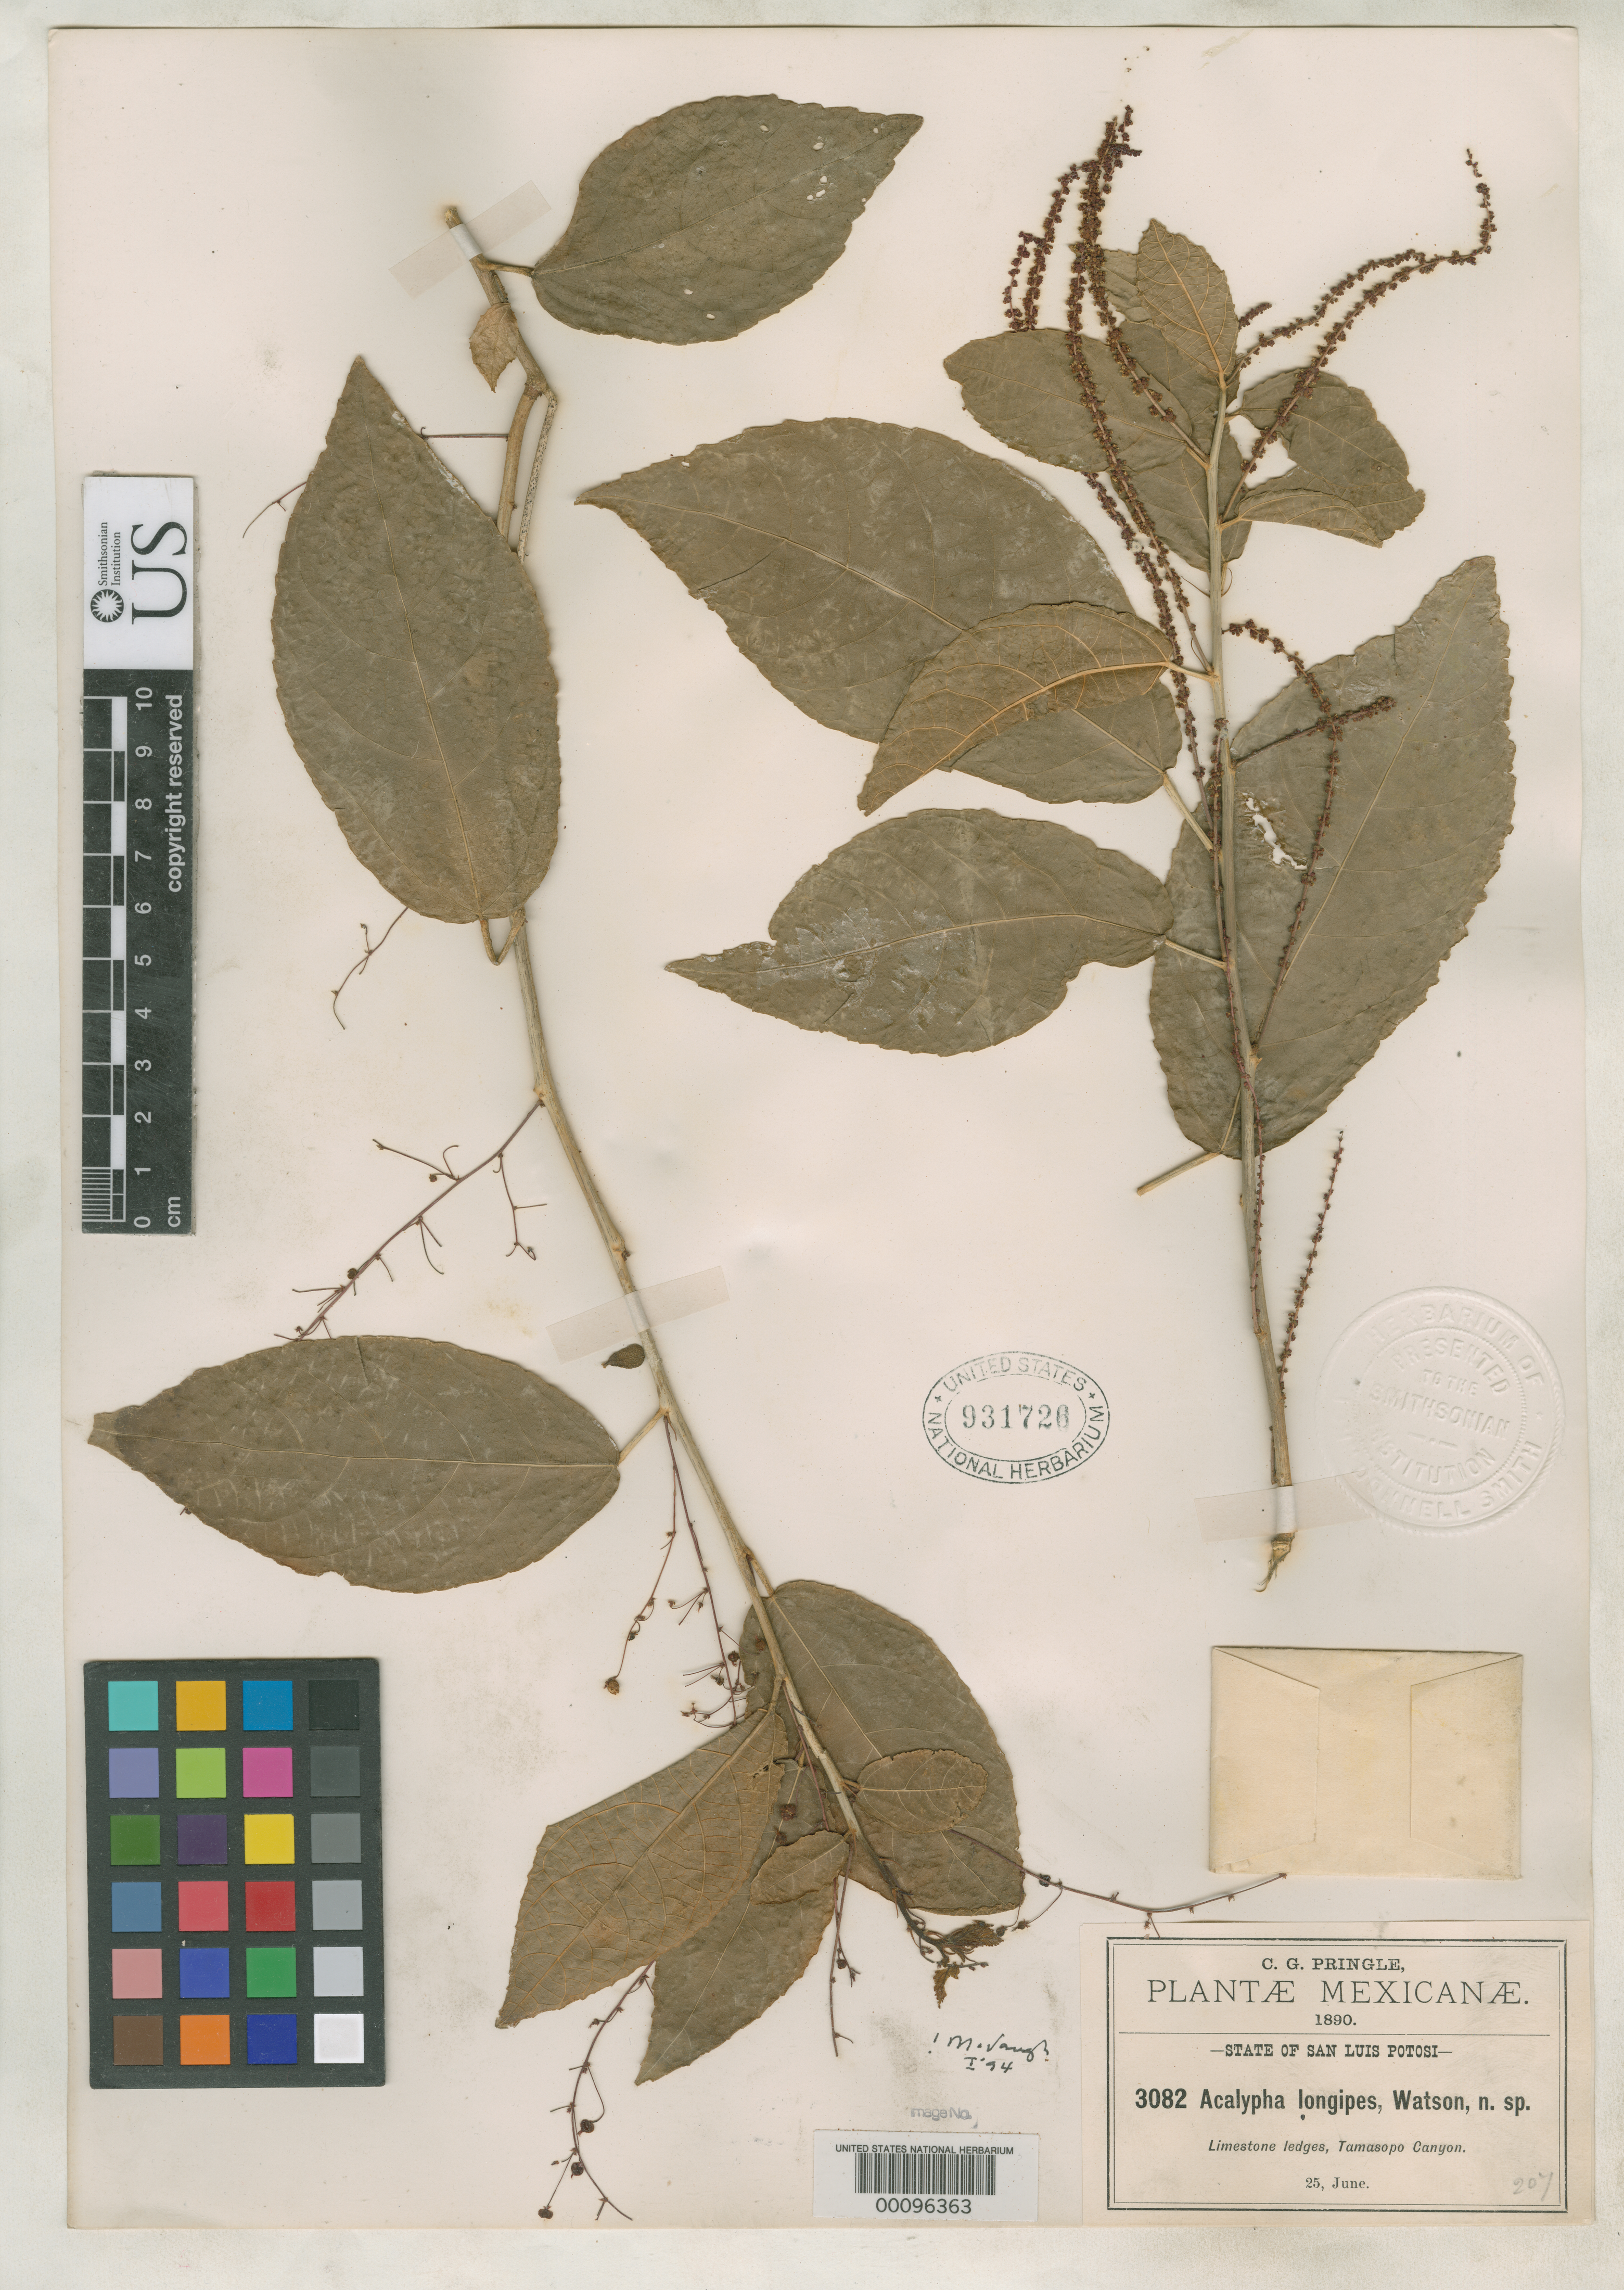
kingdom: Plantae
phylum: Tracheophyta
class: Magnoliopsida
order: Malpighiales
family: Euphorbiaceae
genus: Acalypha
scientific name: Acalypha longipes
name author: S. Watson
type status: Type Collection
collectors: C. G. Pringle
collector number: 3082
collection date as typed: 25 Jun 1890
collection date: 1890-06-25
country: Mexico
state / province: San Luis Potosi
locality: Tamasopo Canyon.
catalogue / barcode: US 931726